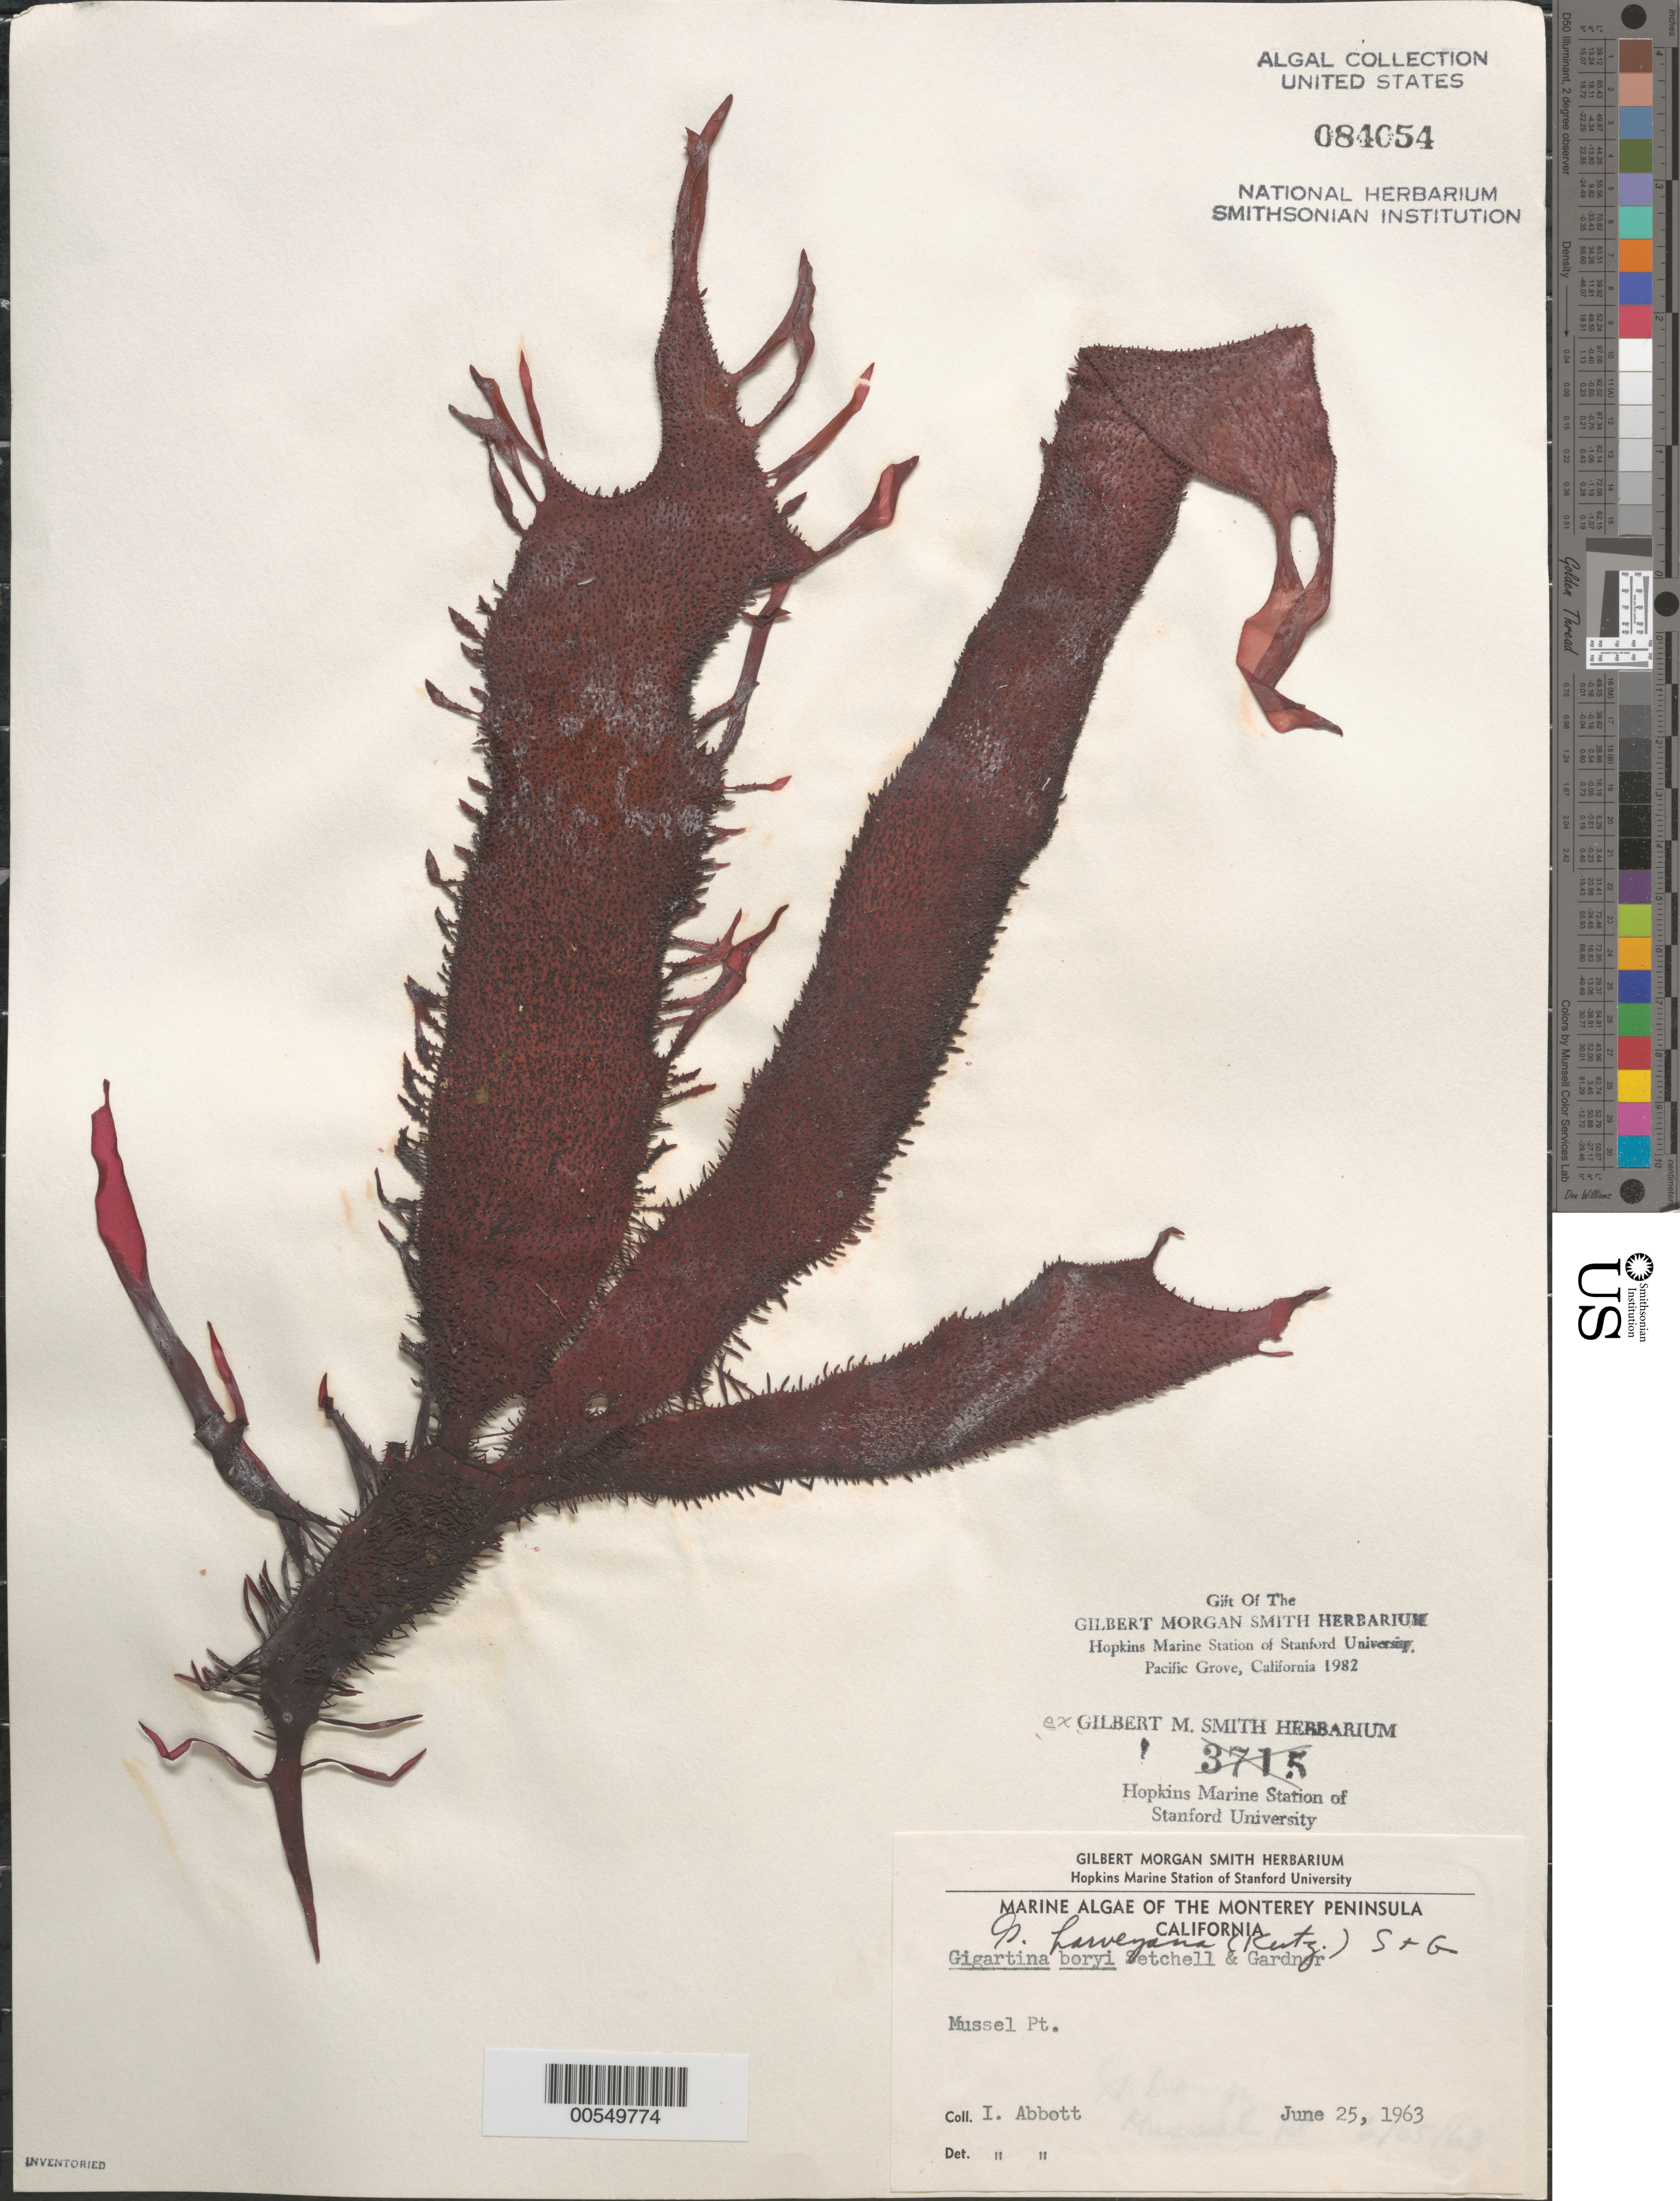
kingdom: Plantae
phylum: Rhodophyta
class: Florideophyceae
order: Gigartinales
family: Gigartinaceae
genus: Chondracanthus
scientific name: Chondracanthus harveyanus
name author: (Kütz.) Guiry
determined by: Algae name updating Project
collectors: I. A. Abbott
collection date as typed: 25 Jun 1963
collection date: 1963-06-25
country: United States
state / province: California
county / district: Monterey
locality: Mussel Point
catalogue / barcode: US 84054